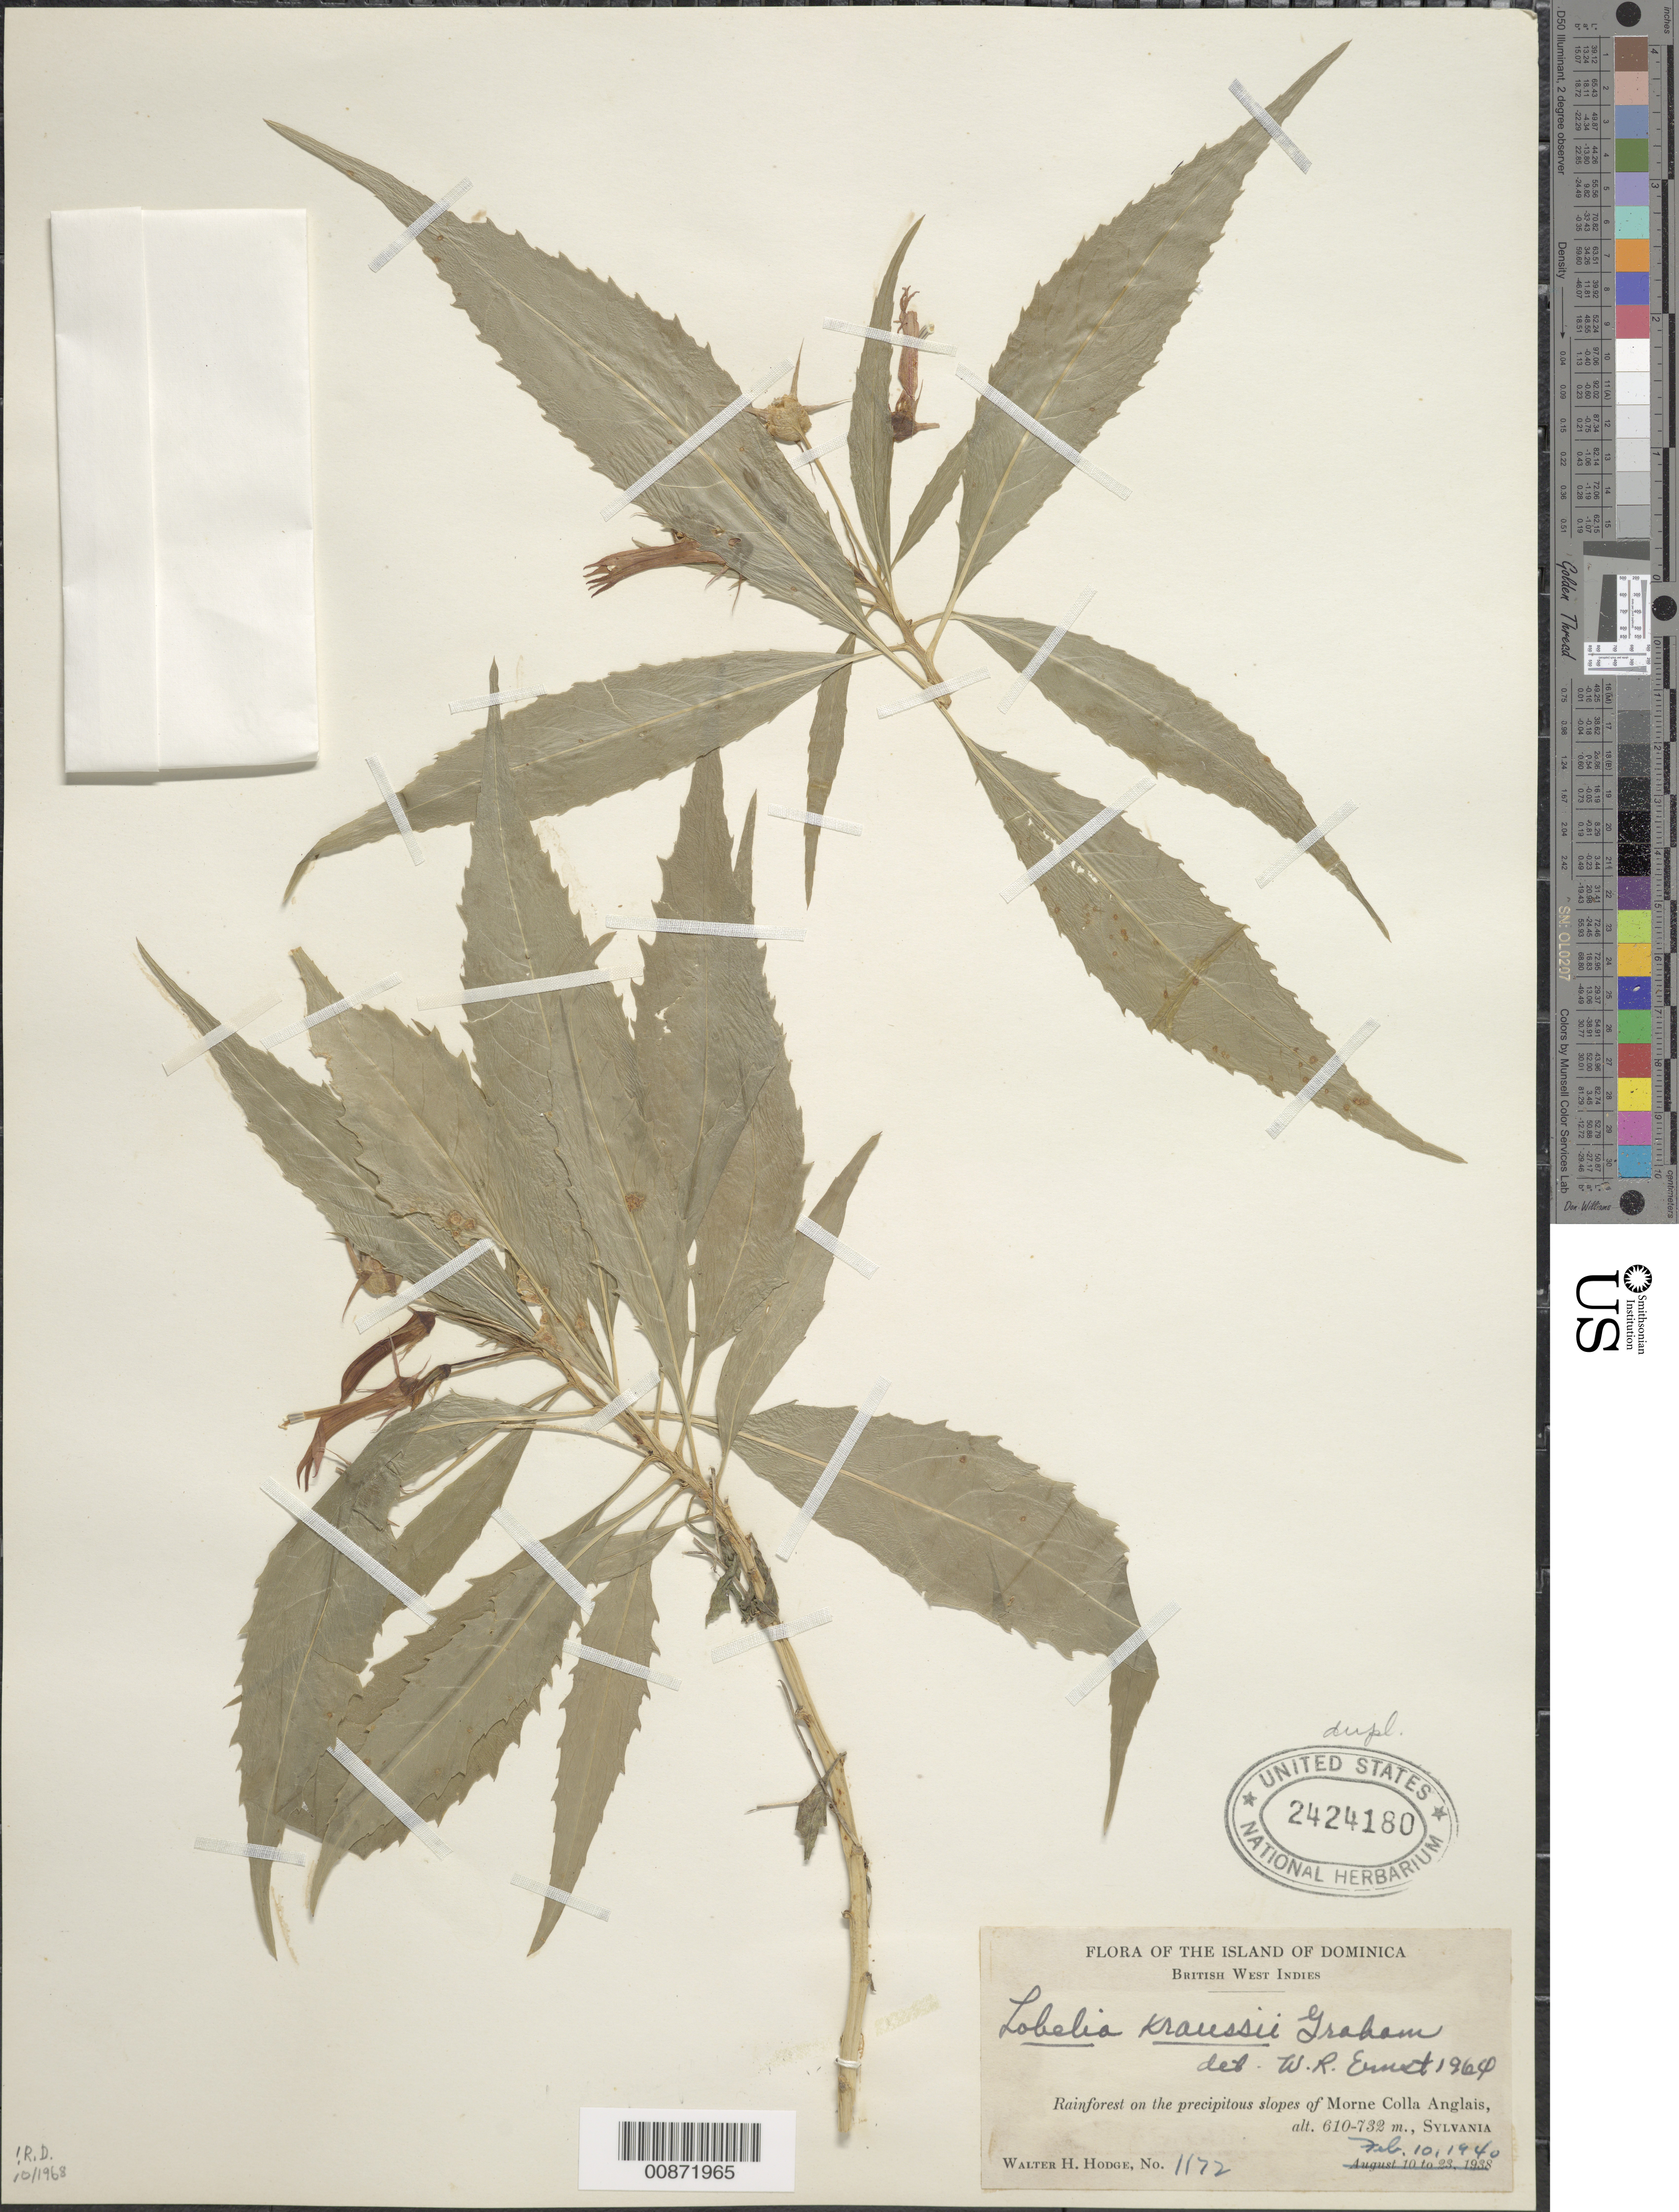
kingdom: Plantae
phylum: Tracheophyta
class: Magnoliopsida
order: Asterales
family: Campanulaceae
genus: Lobelia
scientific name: Lobelia kraussii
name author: Graham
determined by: Ernst, W. R., (US), NMNH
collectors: W. Hodge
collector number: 1172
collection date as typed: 10 Feb 1940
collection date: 1940-02-10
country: Dominica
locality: Morne Colla Anglais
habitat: Rainforest of precipitous slopes of morne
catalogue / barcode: US 2424180